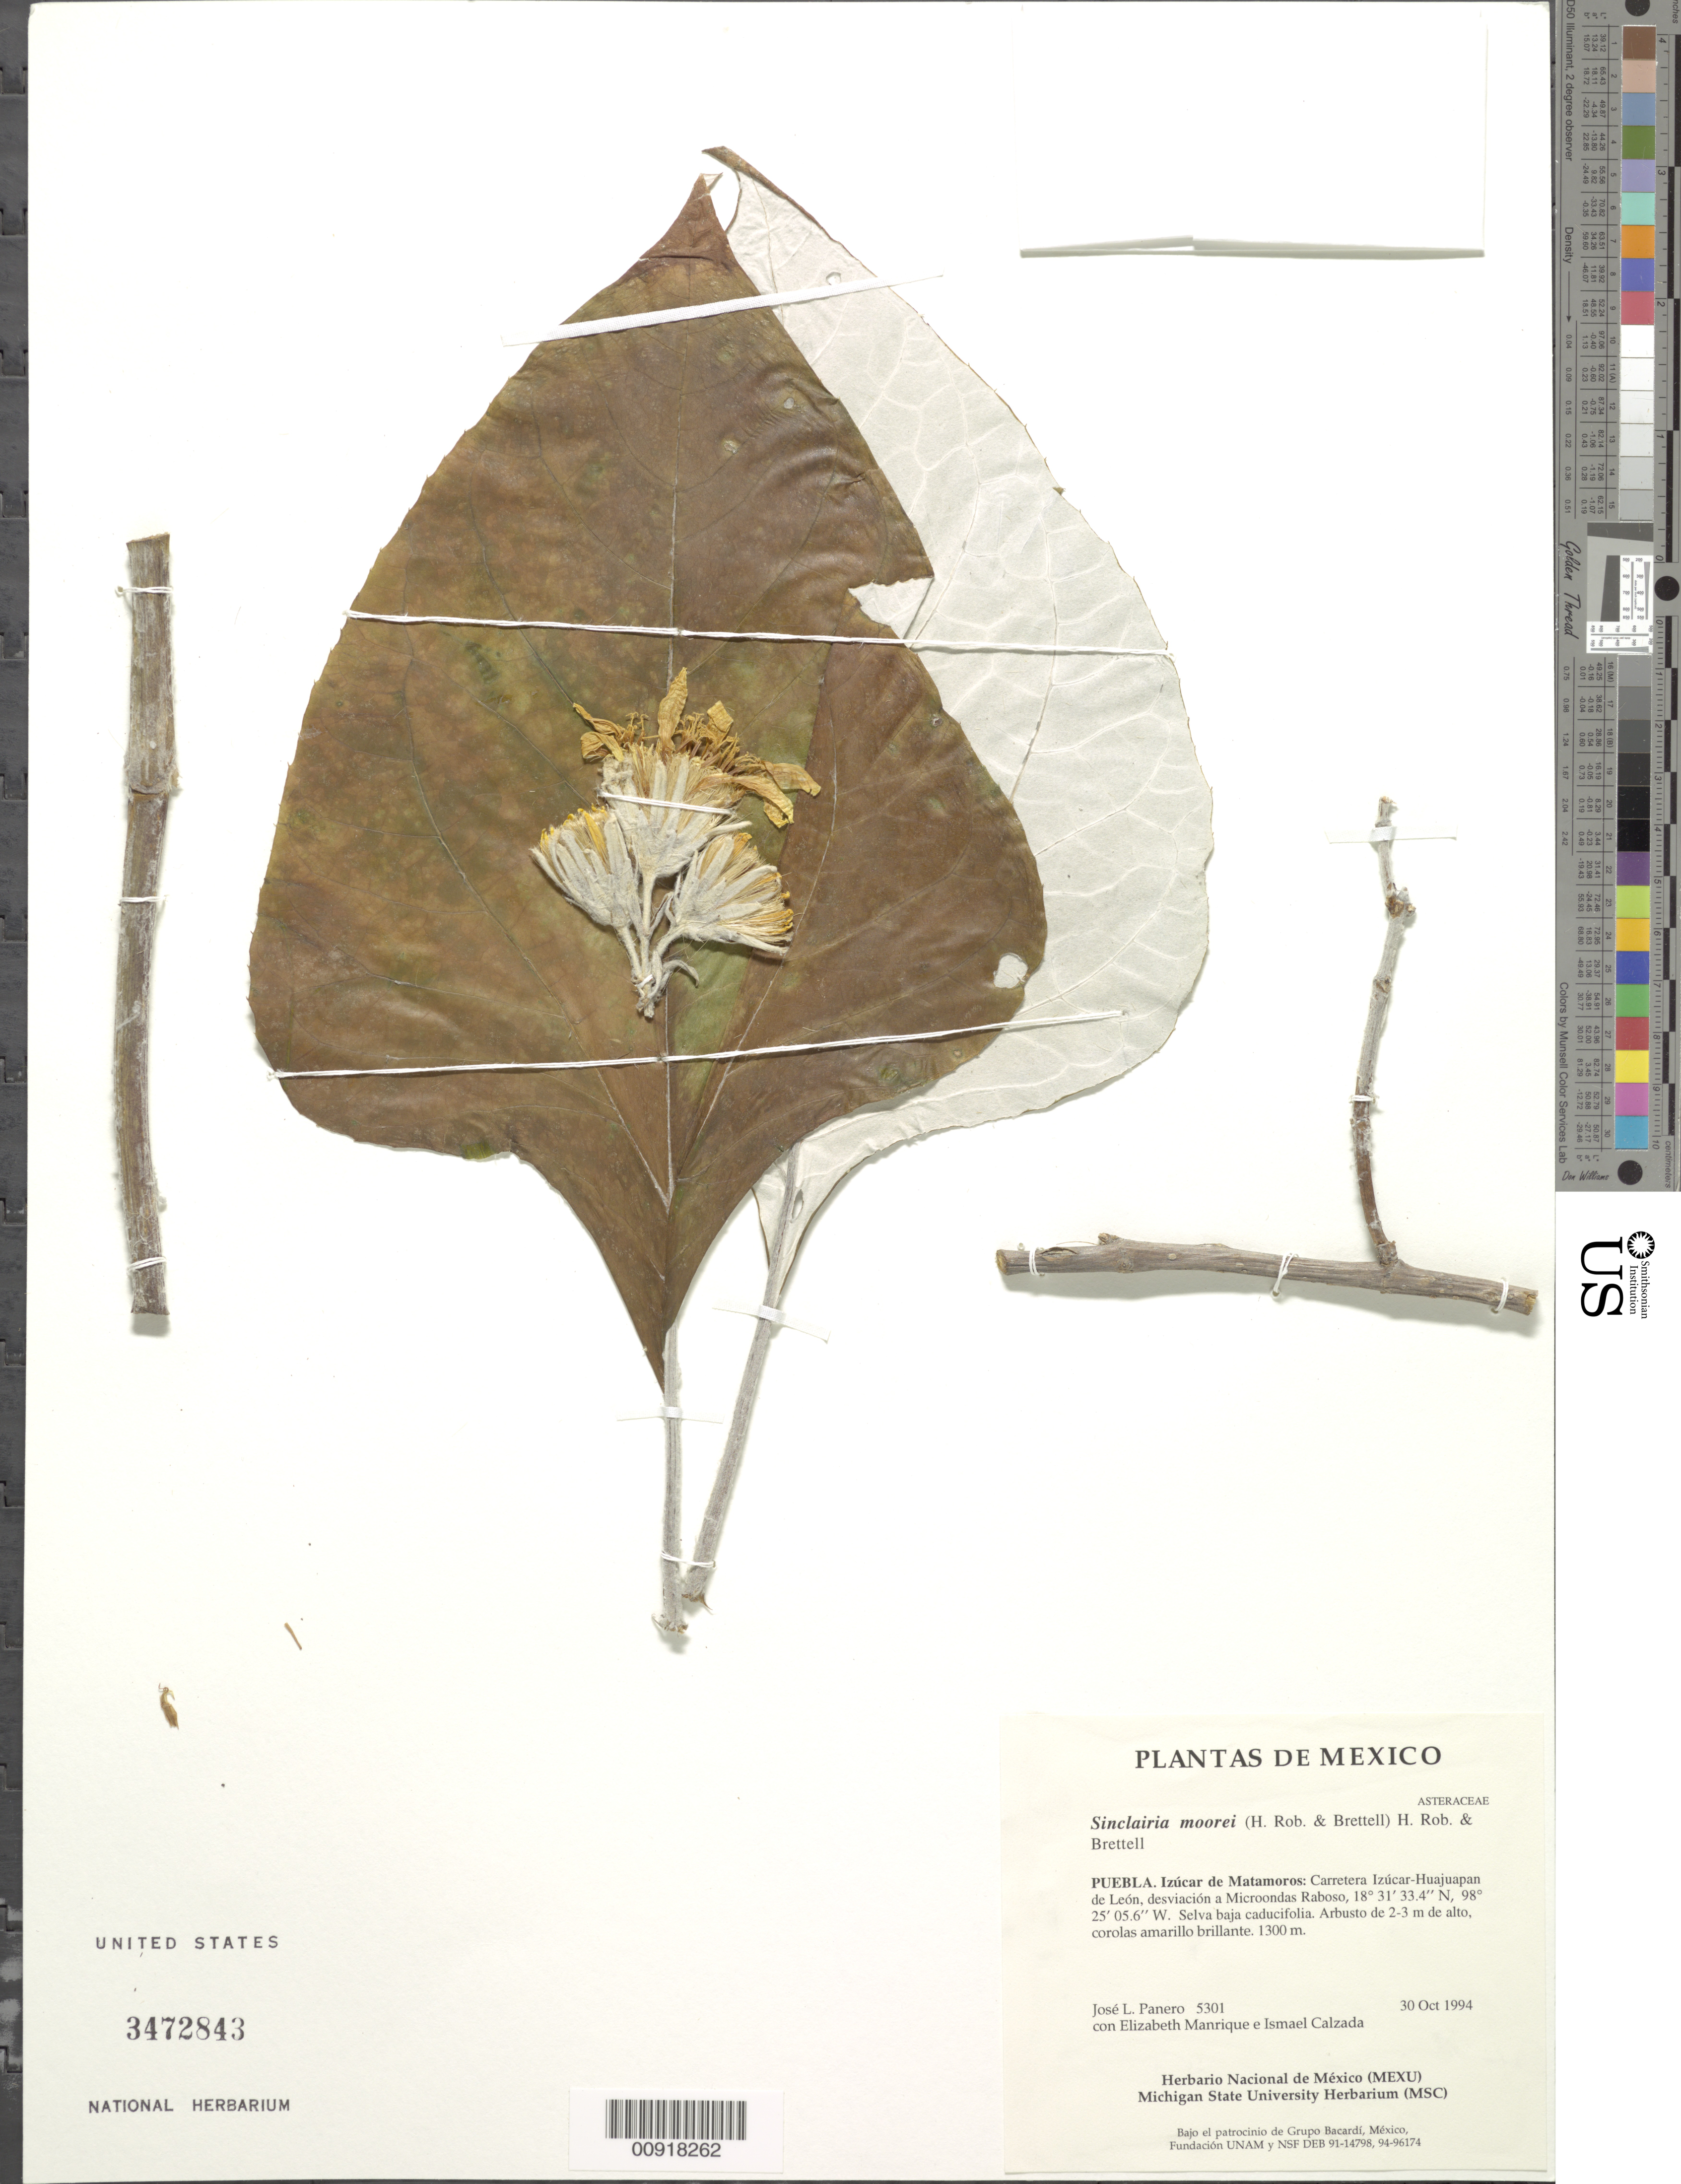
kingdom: Plantae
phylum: Tracheophyta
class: Magnoliopsida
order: Asterales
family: Asteraceae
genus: Sinclairia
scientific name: Sinclairia moorei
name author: H. Rob. & Brettell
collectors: J. L. Panero, E. Manrique & I. Calzada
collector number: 5301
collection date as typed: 30 October 1994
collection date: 1994-10-30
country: Mexico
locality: Puebla, Izúcar de Matamoros, carretera Izúcar-Huajuapan de León, desviación a Microondas Raboso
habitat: Selva baja caducifolia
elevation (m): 1300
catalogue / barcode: US 3472843